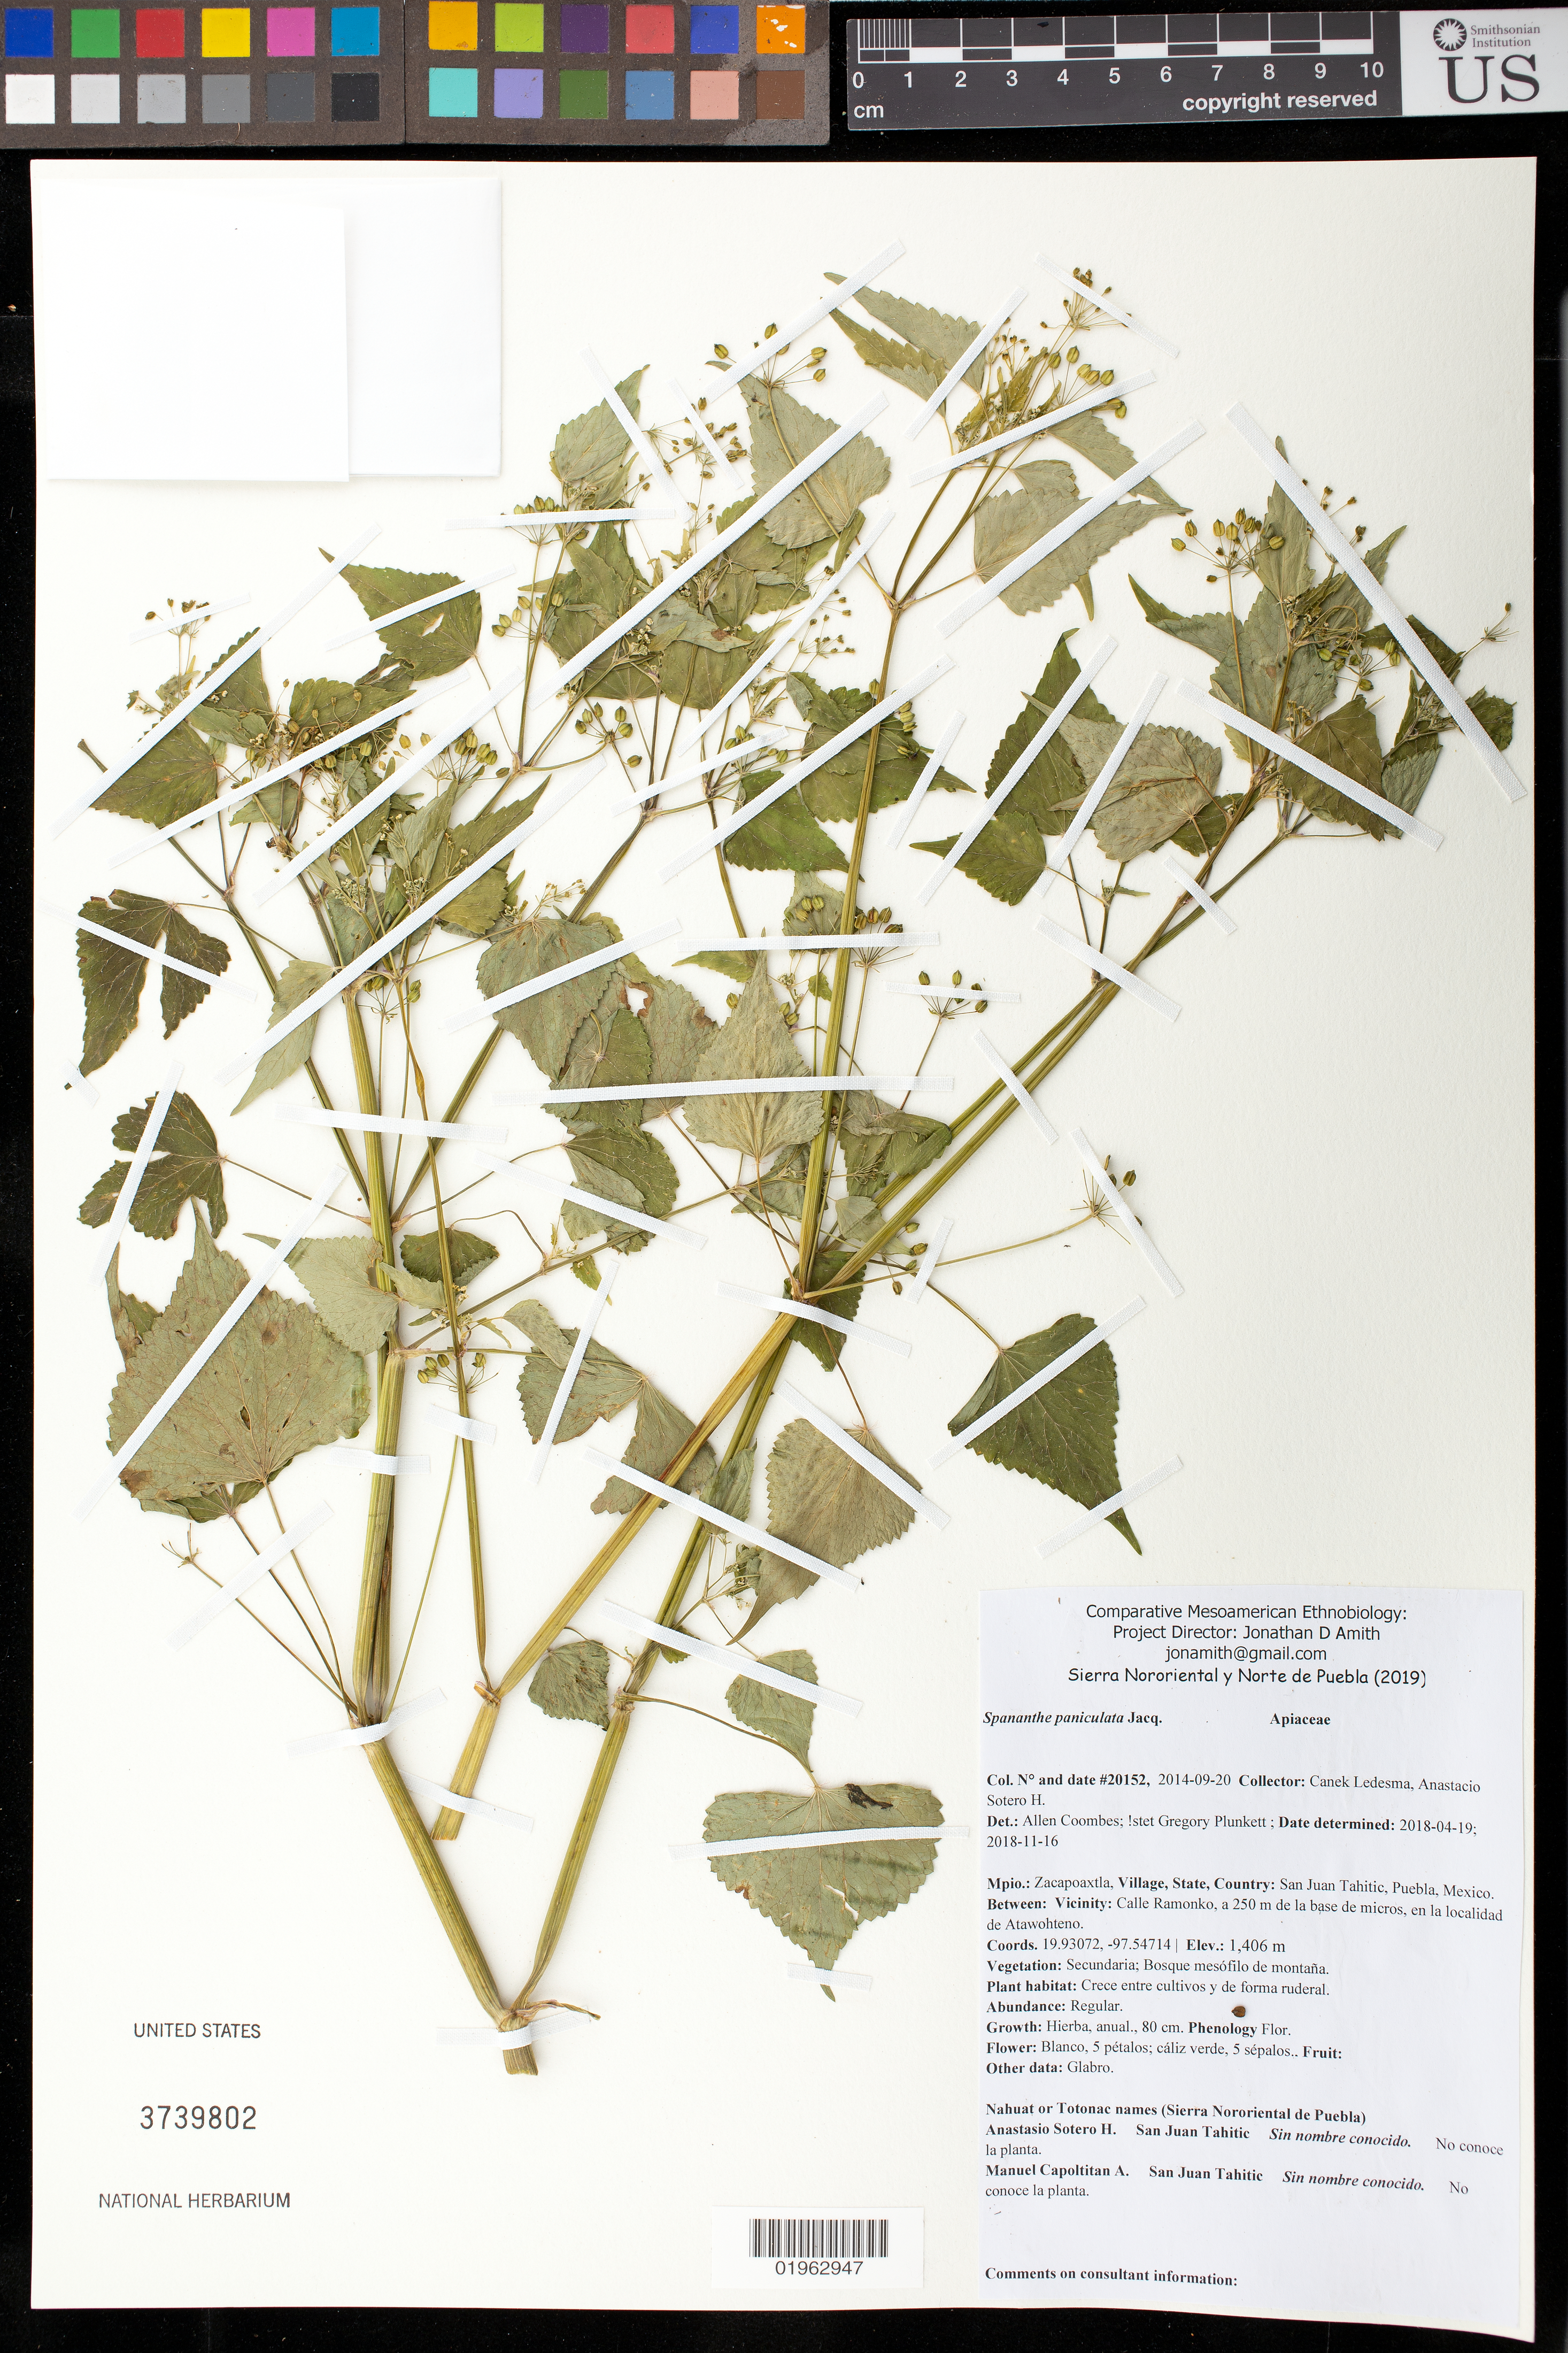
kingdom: Plantae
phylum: Tracheophyta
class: Magnoliopsida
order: Apiales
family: Apiaceae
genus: Spananthe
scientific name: Spananthe paniculata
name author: Jacq.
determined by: Coombes, Allen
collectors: Canek Ledesma C.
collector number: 20152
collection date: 2014-09-20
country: México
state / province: Puebla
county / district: Zacapoaxtla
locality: PUEBLO: San Juan Tahitic; LOCALIDAD EXACTA: Calle Ramonko, a 250 m de la base de micros, en la localidad de Atawohteno.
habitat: Bosque mesófilo de montaña; entre cultivos y de forma ruderal.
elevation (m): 1406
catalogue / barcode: US 3739802